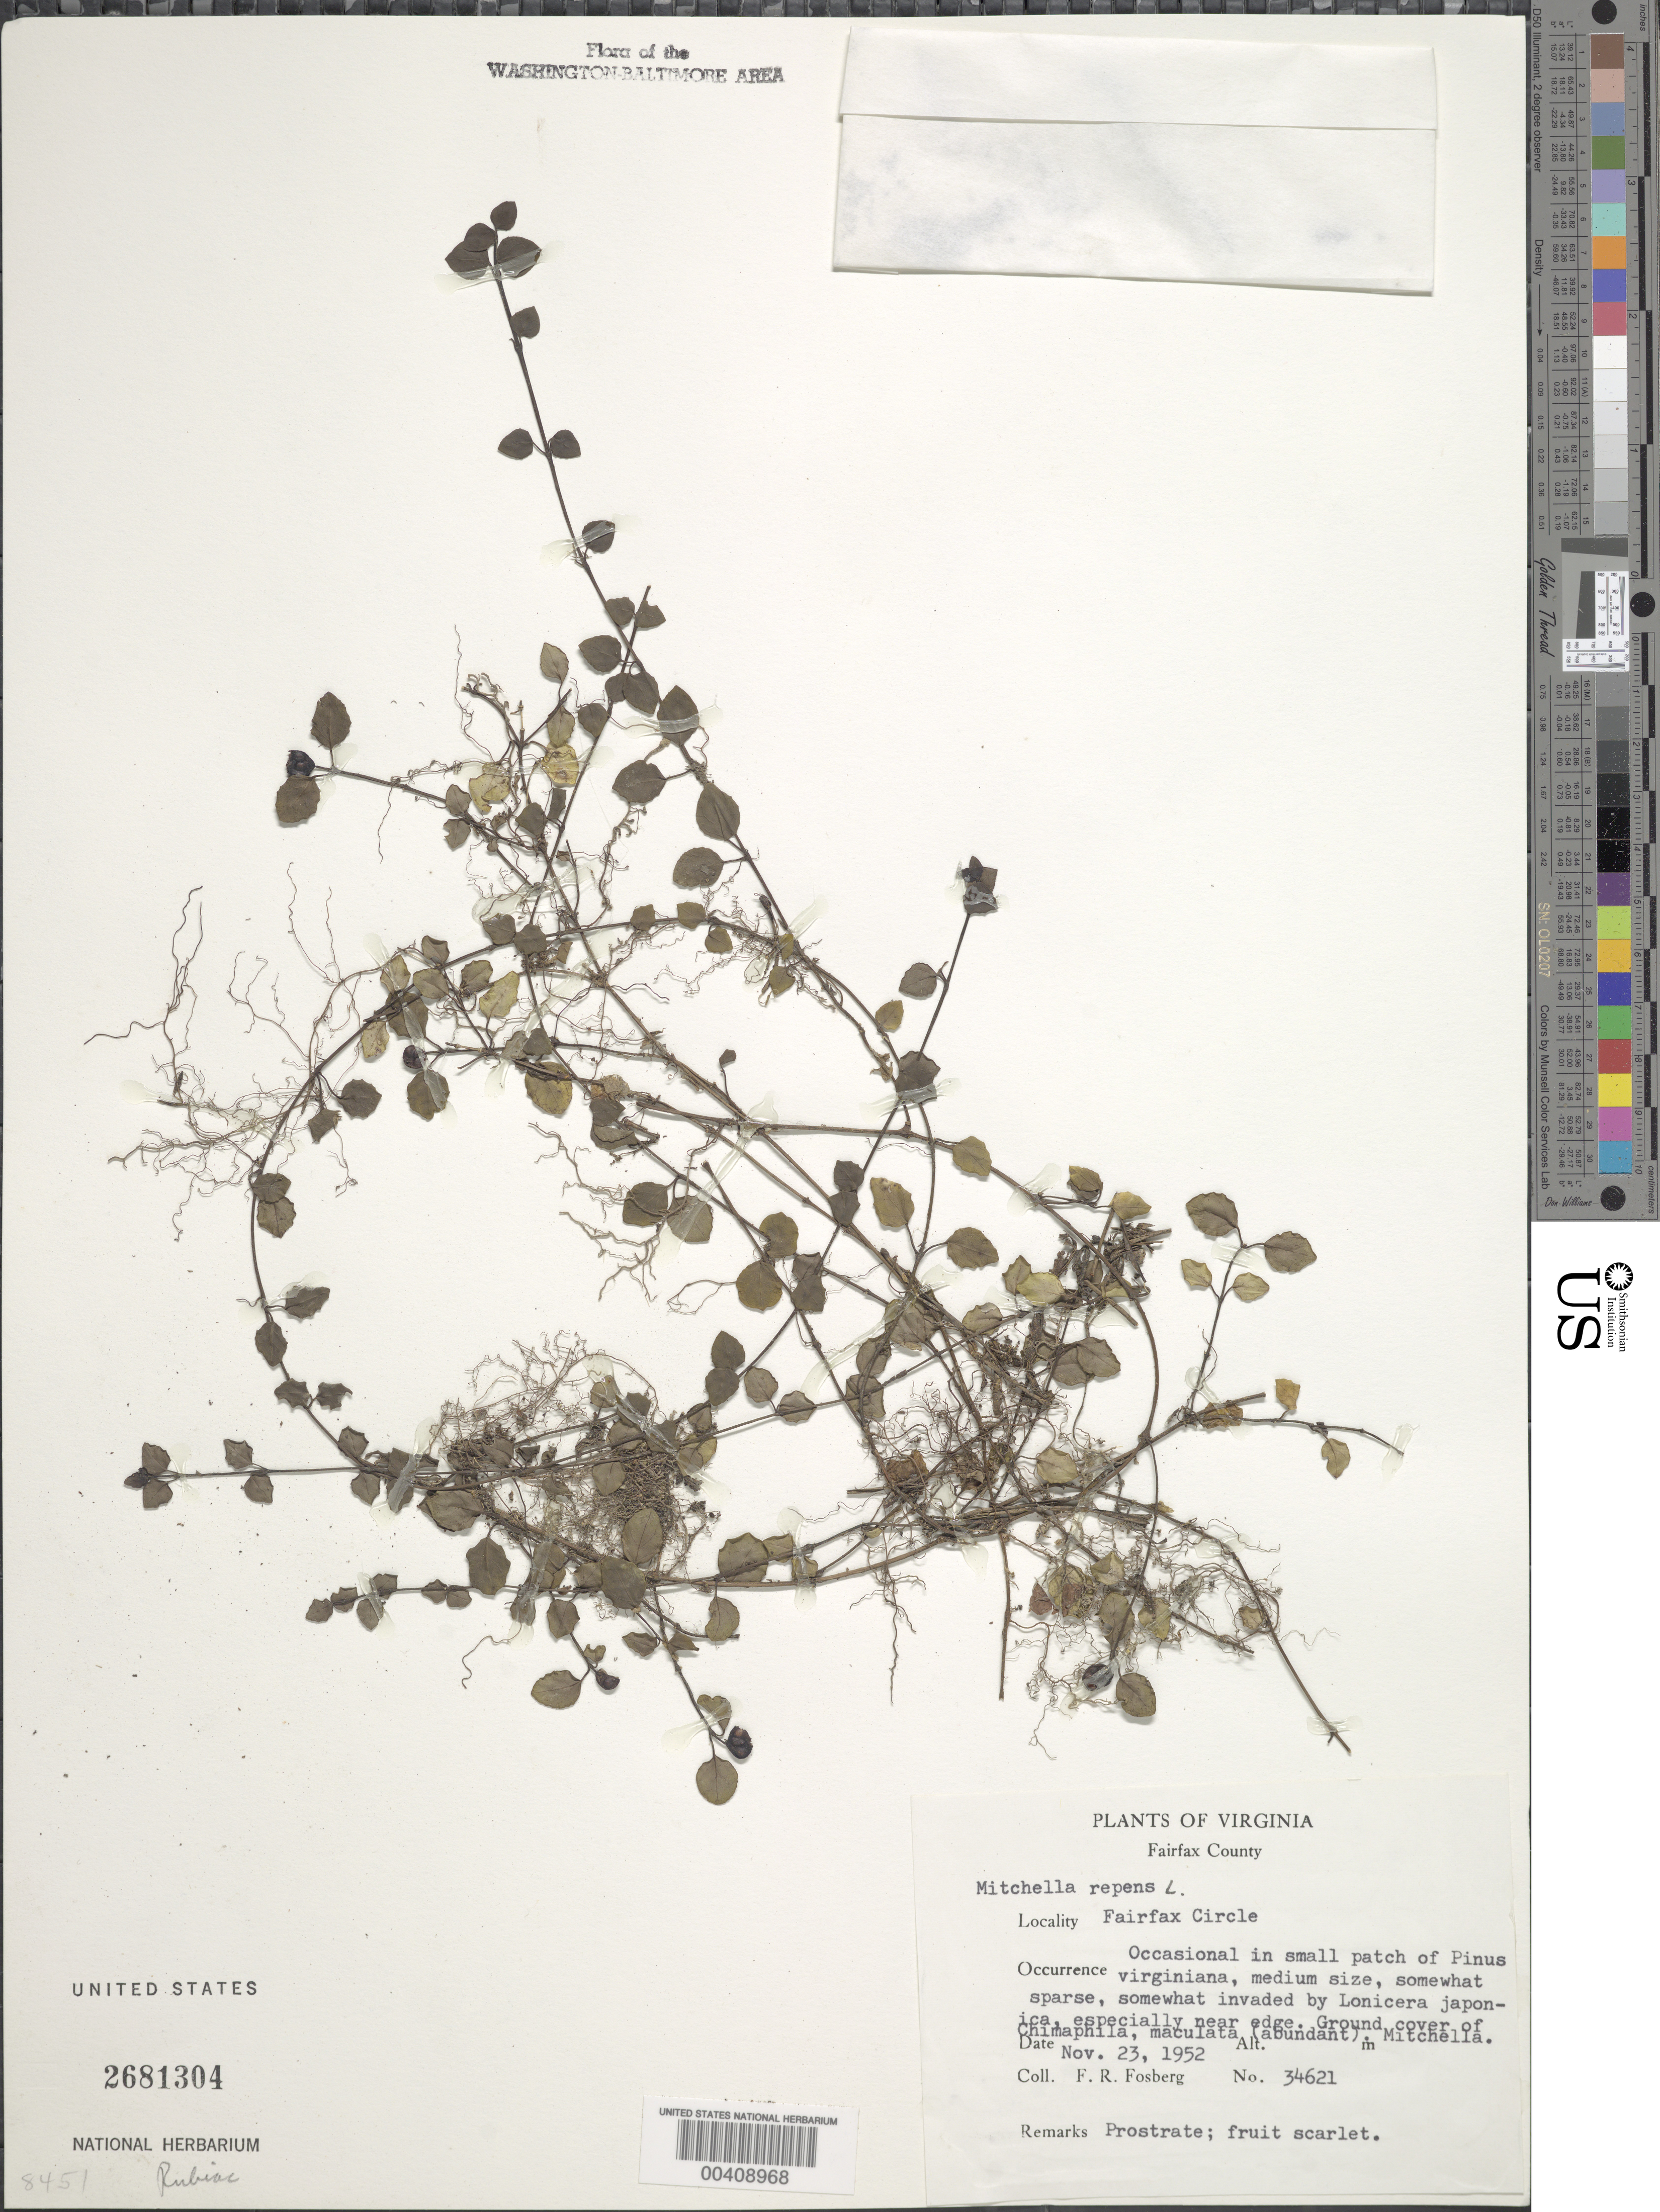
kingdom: Plantae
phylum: Tracheophyta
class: Magnoliopsida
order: Gentianales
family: Rubiaceae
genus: Mitchella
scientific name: Mitchella repens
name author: L.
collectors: F. R. Fosberg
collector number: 34621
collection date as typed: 23 Nov 1952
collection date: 1952-11-23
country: United States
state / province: Virginia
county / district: Fairfax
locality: Fairfax Circle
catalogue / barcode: US 2681304